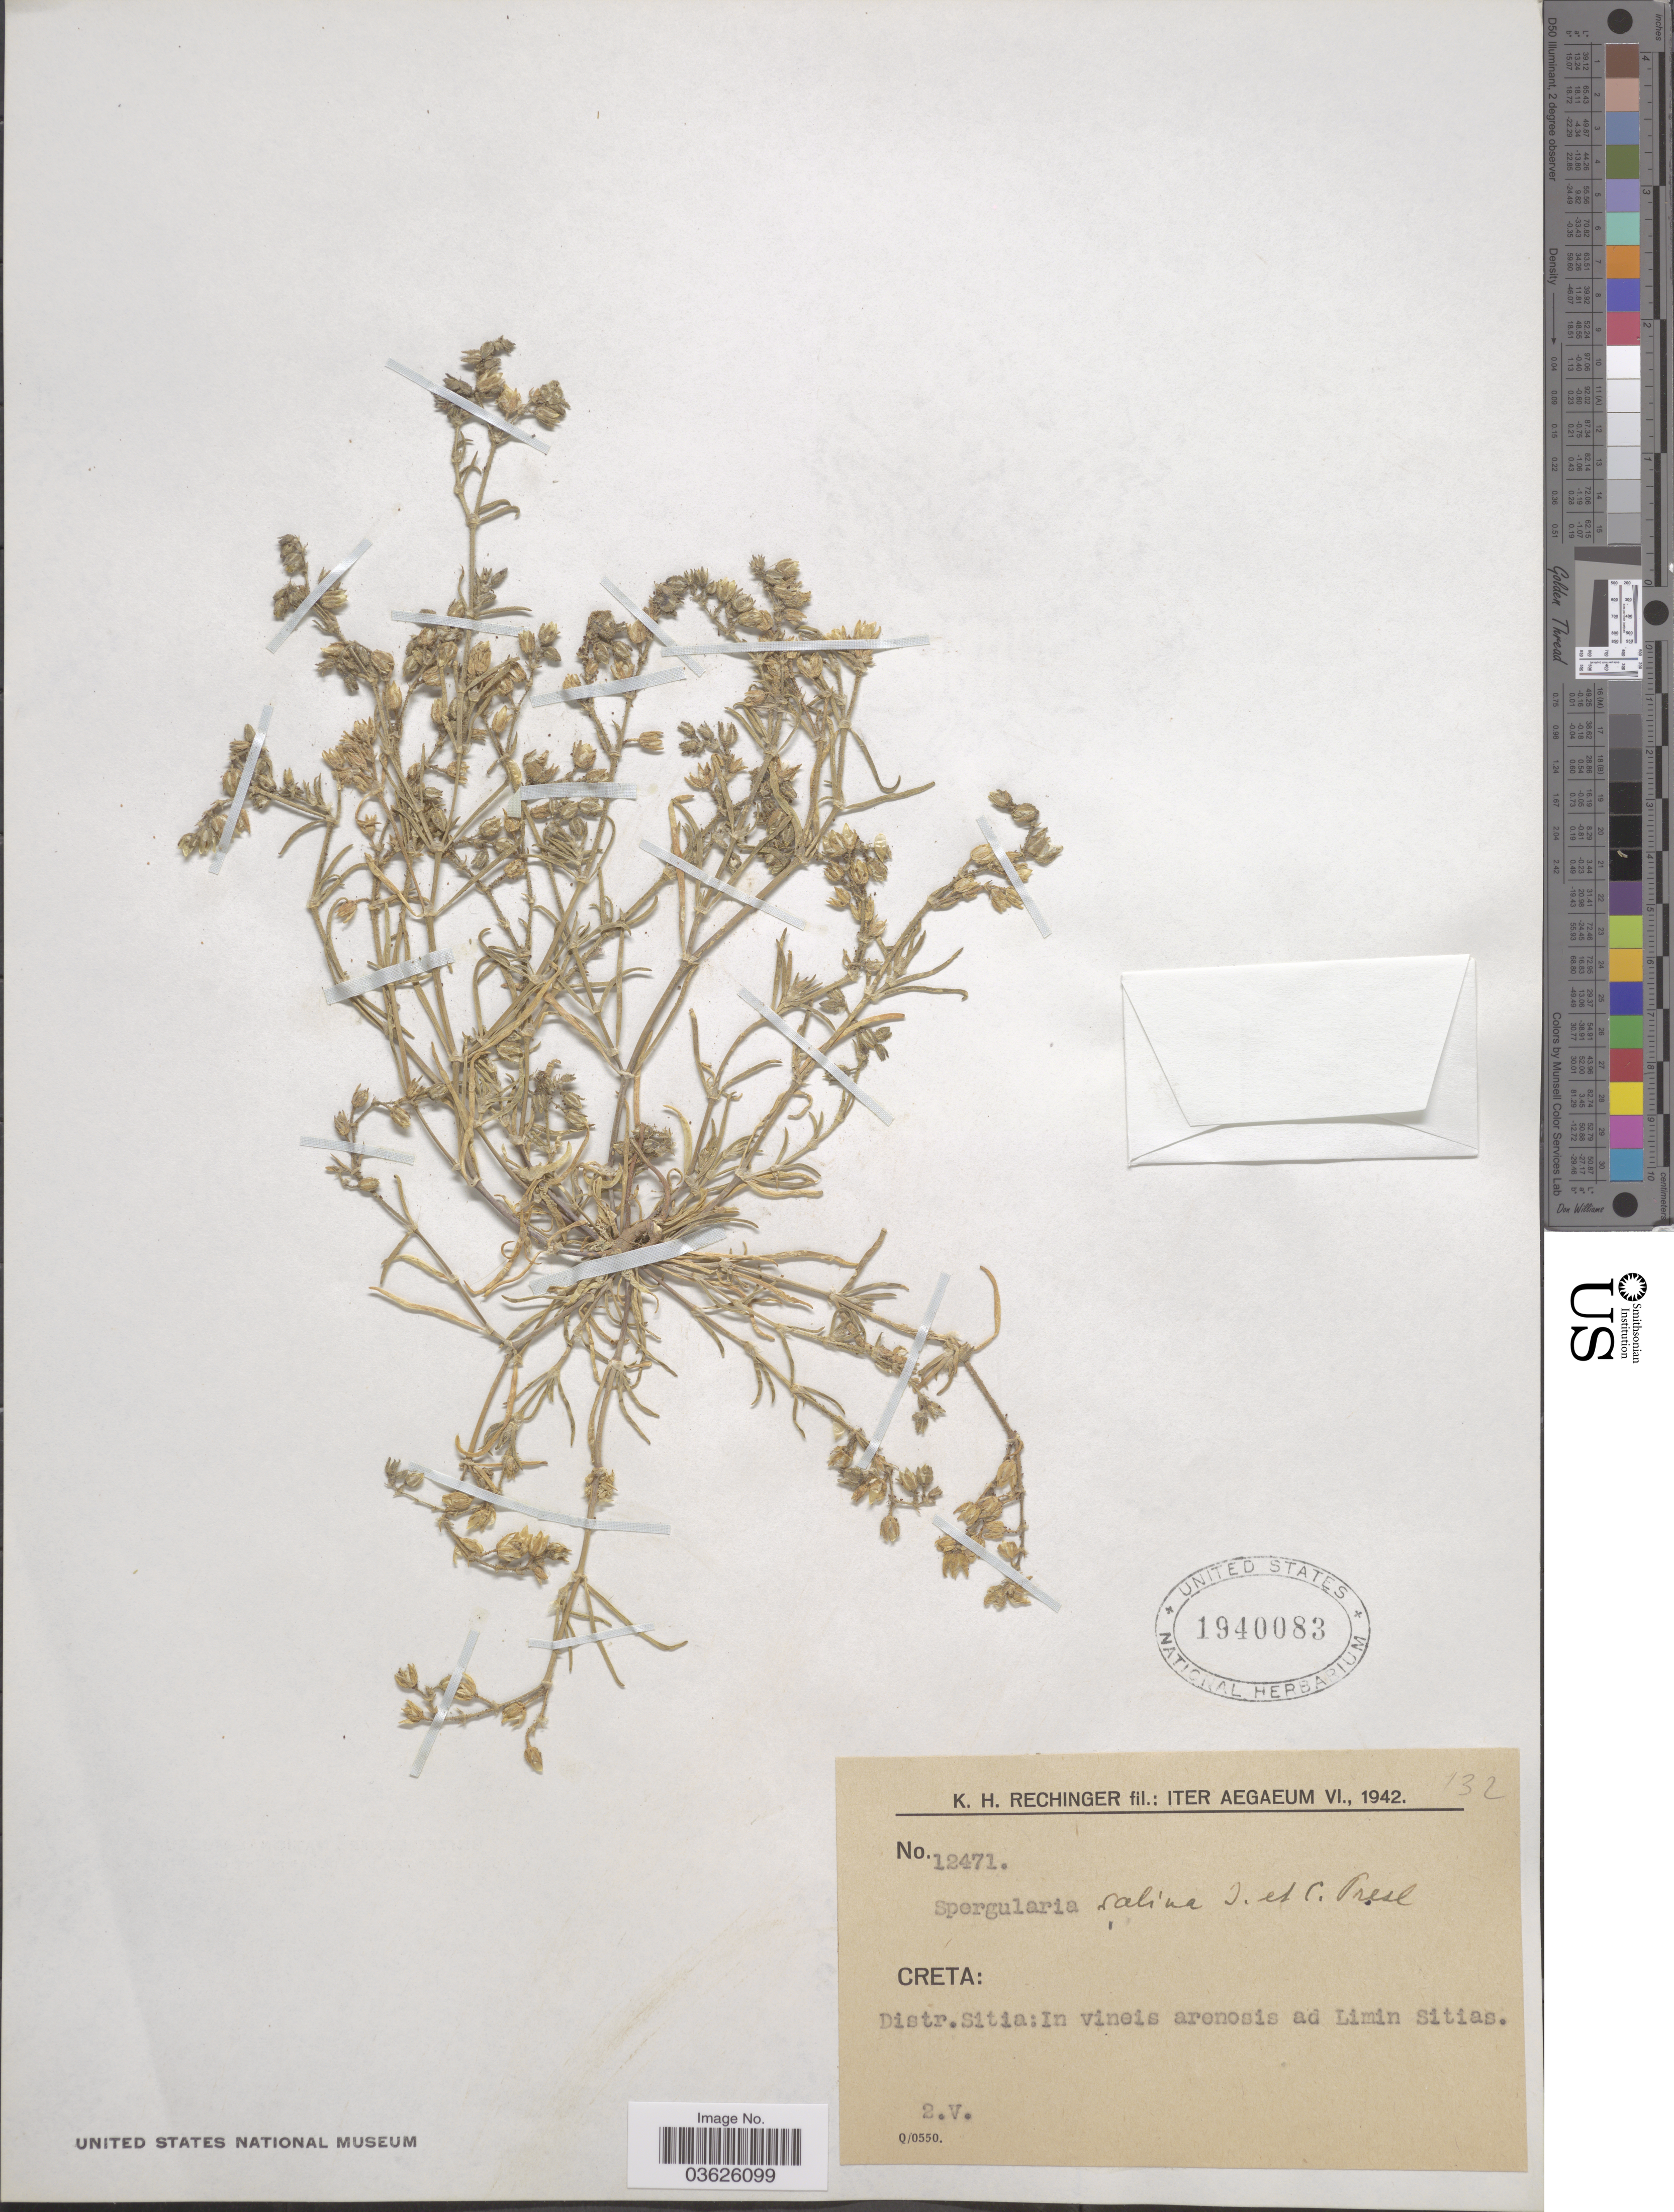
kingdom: Plantae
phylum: Tracheophyta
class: Magnoliopsida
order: Caryophyllales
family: Caryophyllaceae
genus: Tissa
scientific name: Tissa salina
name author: (J. Presl & C. Presl) Britton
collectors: K. H. Rechinger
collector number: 12471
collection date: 1942-05-02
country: Greece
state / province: Crete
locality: Aegaeum. Creta: Distr. Sitia: In vineis arenosis ad Limin Sitias.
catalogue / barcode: US 1940083